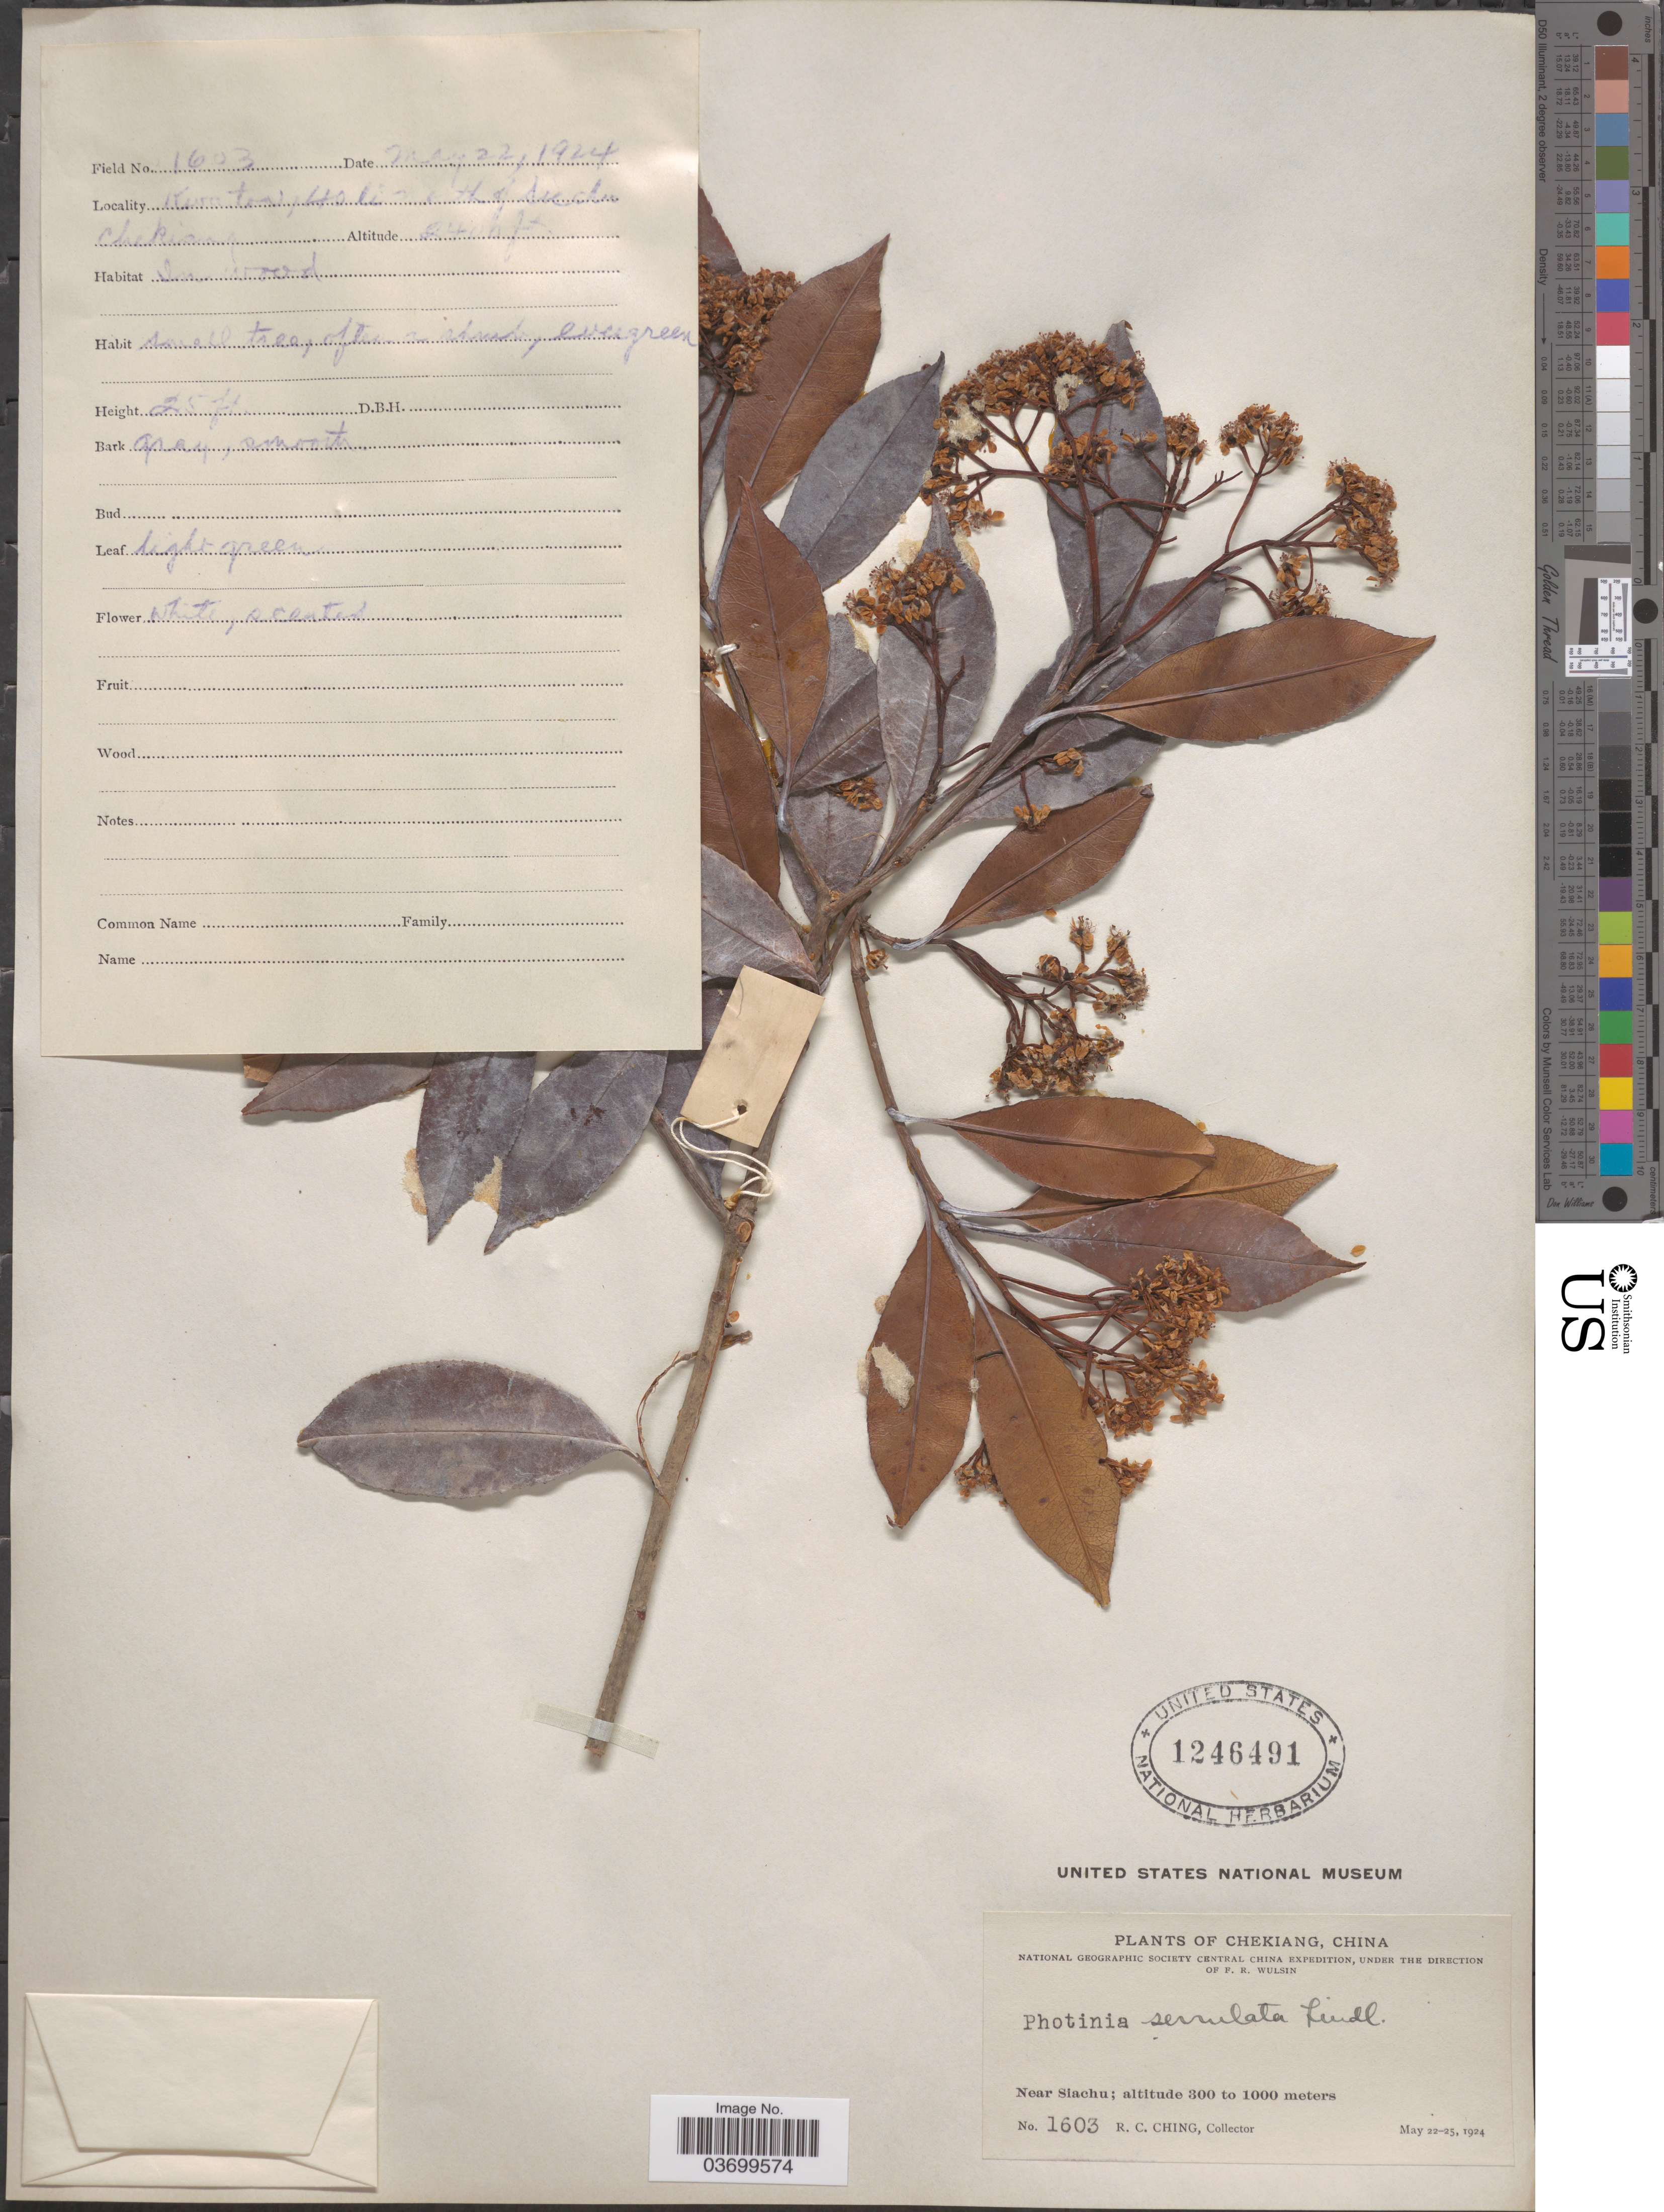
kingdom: Plantae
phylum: Tracheophyta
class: Magnoliopsida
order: Rosales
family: Rosaceae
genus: Photinia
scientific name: Photinia serrulata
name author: Franch. & Sav.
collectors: R. C. Ching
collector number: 1603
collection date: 1924-05-22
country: China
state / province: Zhejiang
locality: [illegible text], 40 li [illegible text] of [illegible text]. Chekiang. Near Siachu.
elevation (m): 732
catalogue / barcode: US 1246491